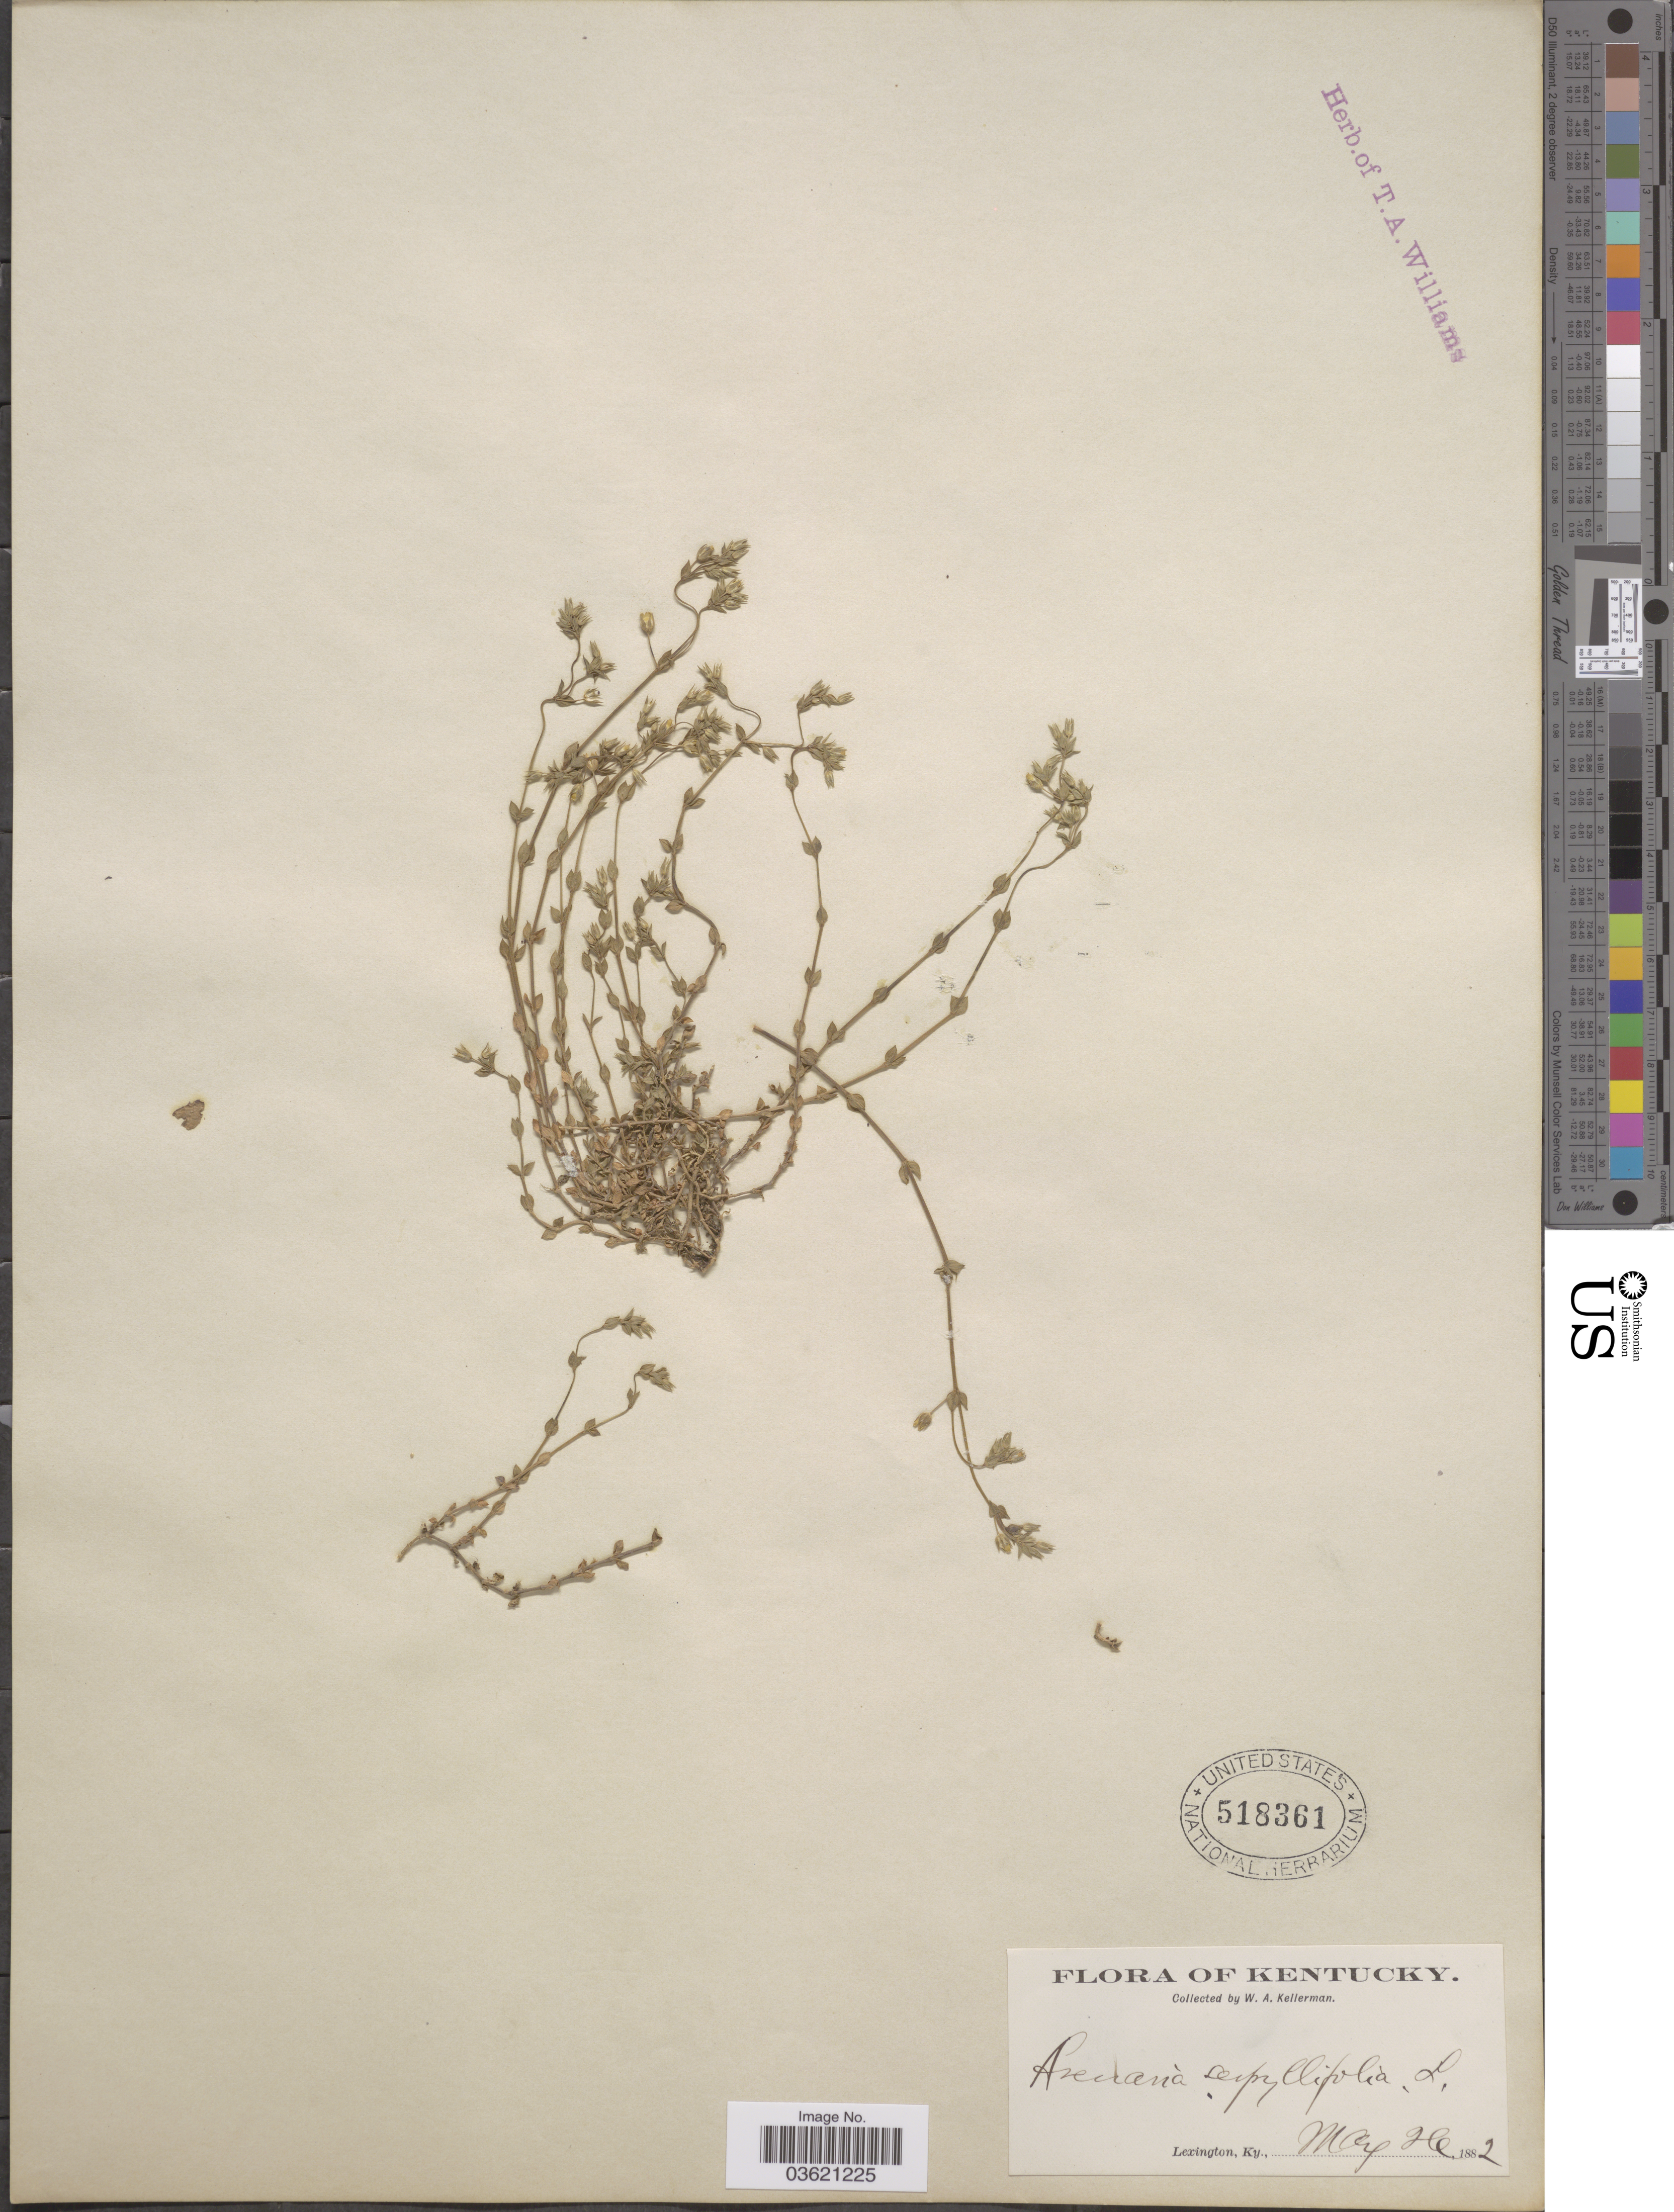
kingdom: Plantae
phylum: Tracheophyta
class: Magnoliopsida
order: Caryophyllales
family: Caryophyllaceae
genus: Arenaria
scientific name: Arenaria serpyllifolia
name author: L.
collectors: W. Kellerman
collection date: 1882-05-26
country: United States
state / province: Kentucky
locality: Lexington.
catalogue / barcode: US 518361